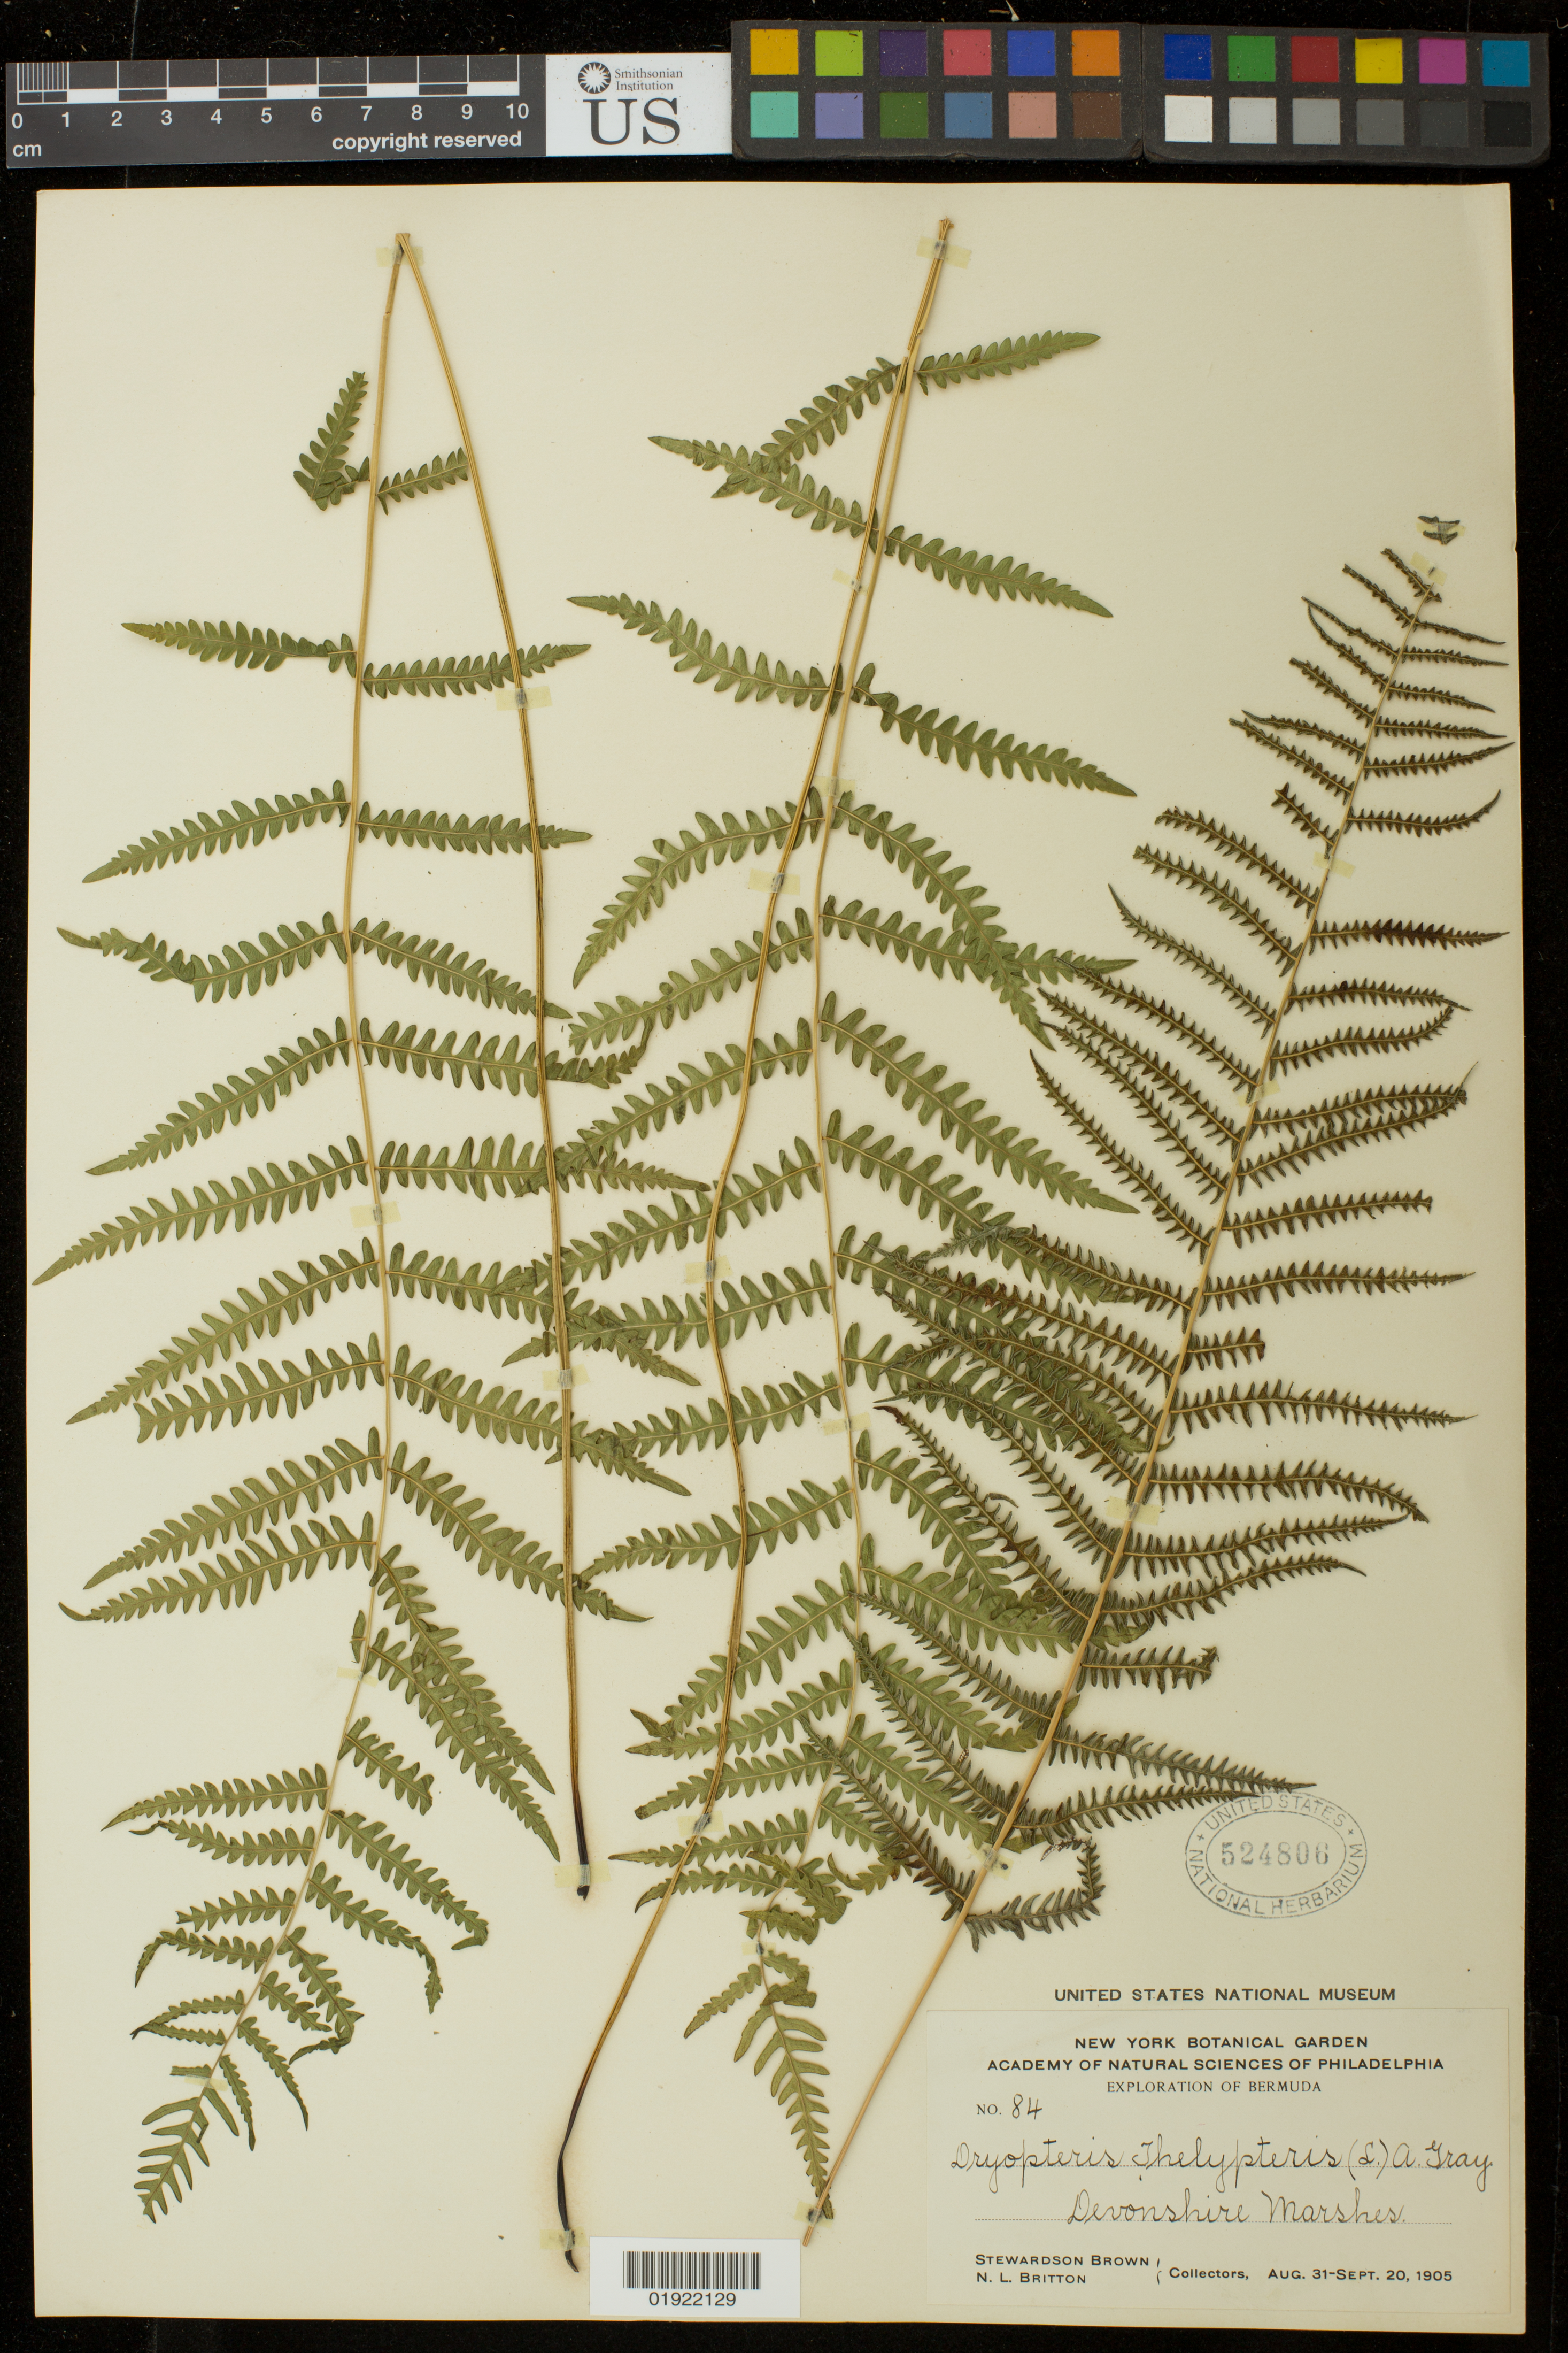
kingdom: Plantae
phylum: Tracheophyta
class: Polypodiopsida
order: Polypodiales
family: Thelypteridaceae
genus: Thelypteris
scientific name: Thelypteris palustris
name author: (Salisb.) Schott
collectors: S. Brown & N. Britton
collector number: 84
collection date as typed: Aug. 31-Sept.20, 1905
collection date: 1905-08-31/1905-09-20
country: Bermuda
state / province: Devonshire Parish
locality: Devonshire marshes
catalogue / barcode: US 524806